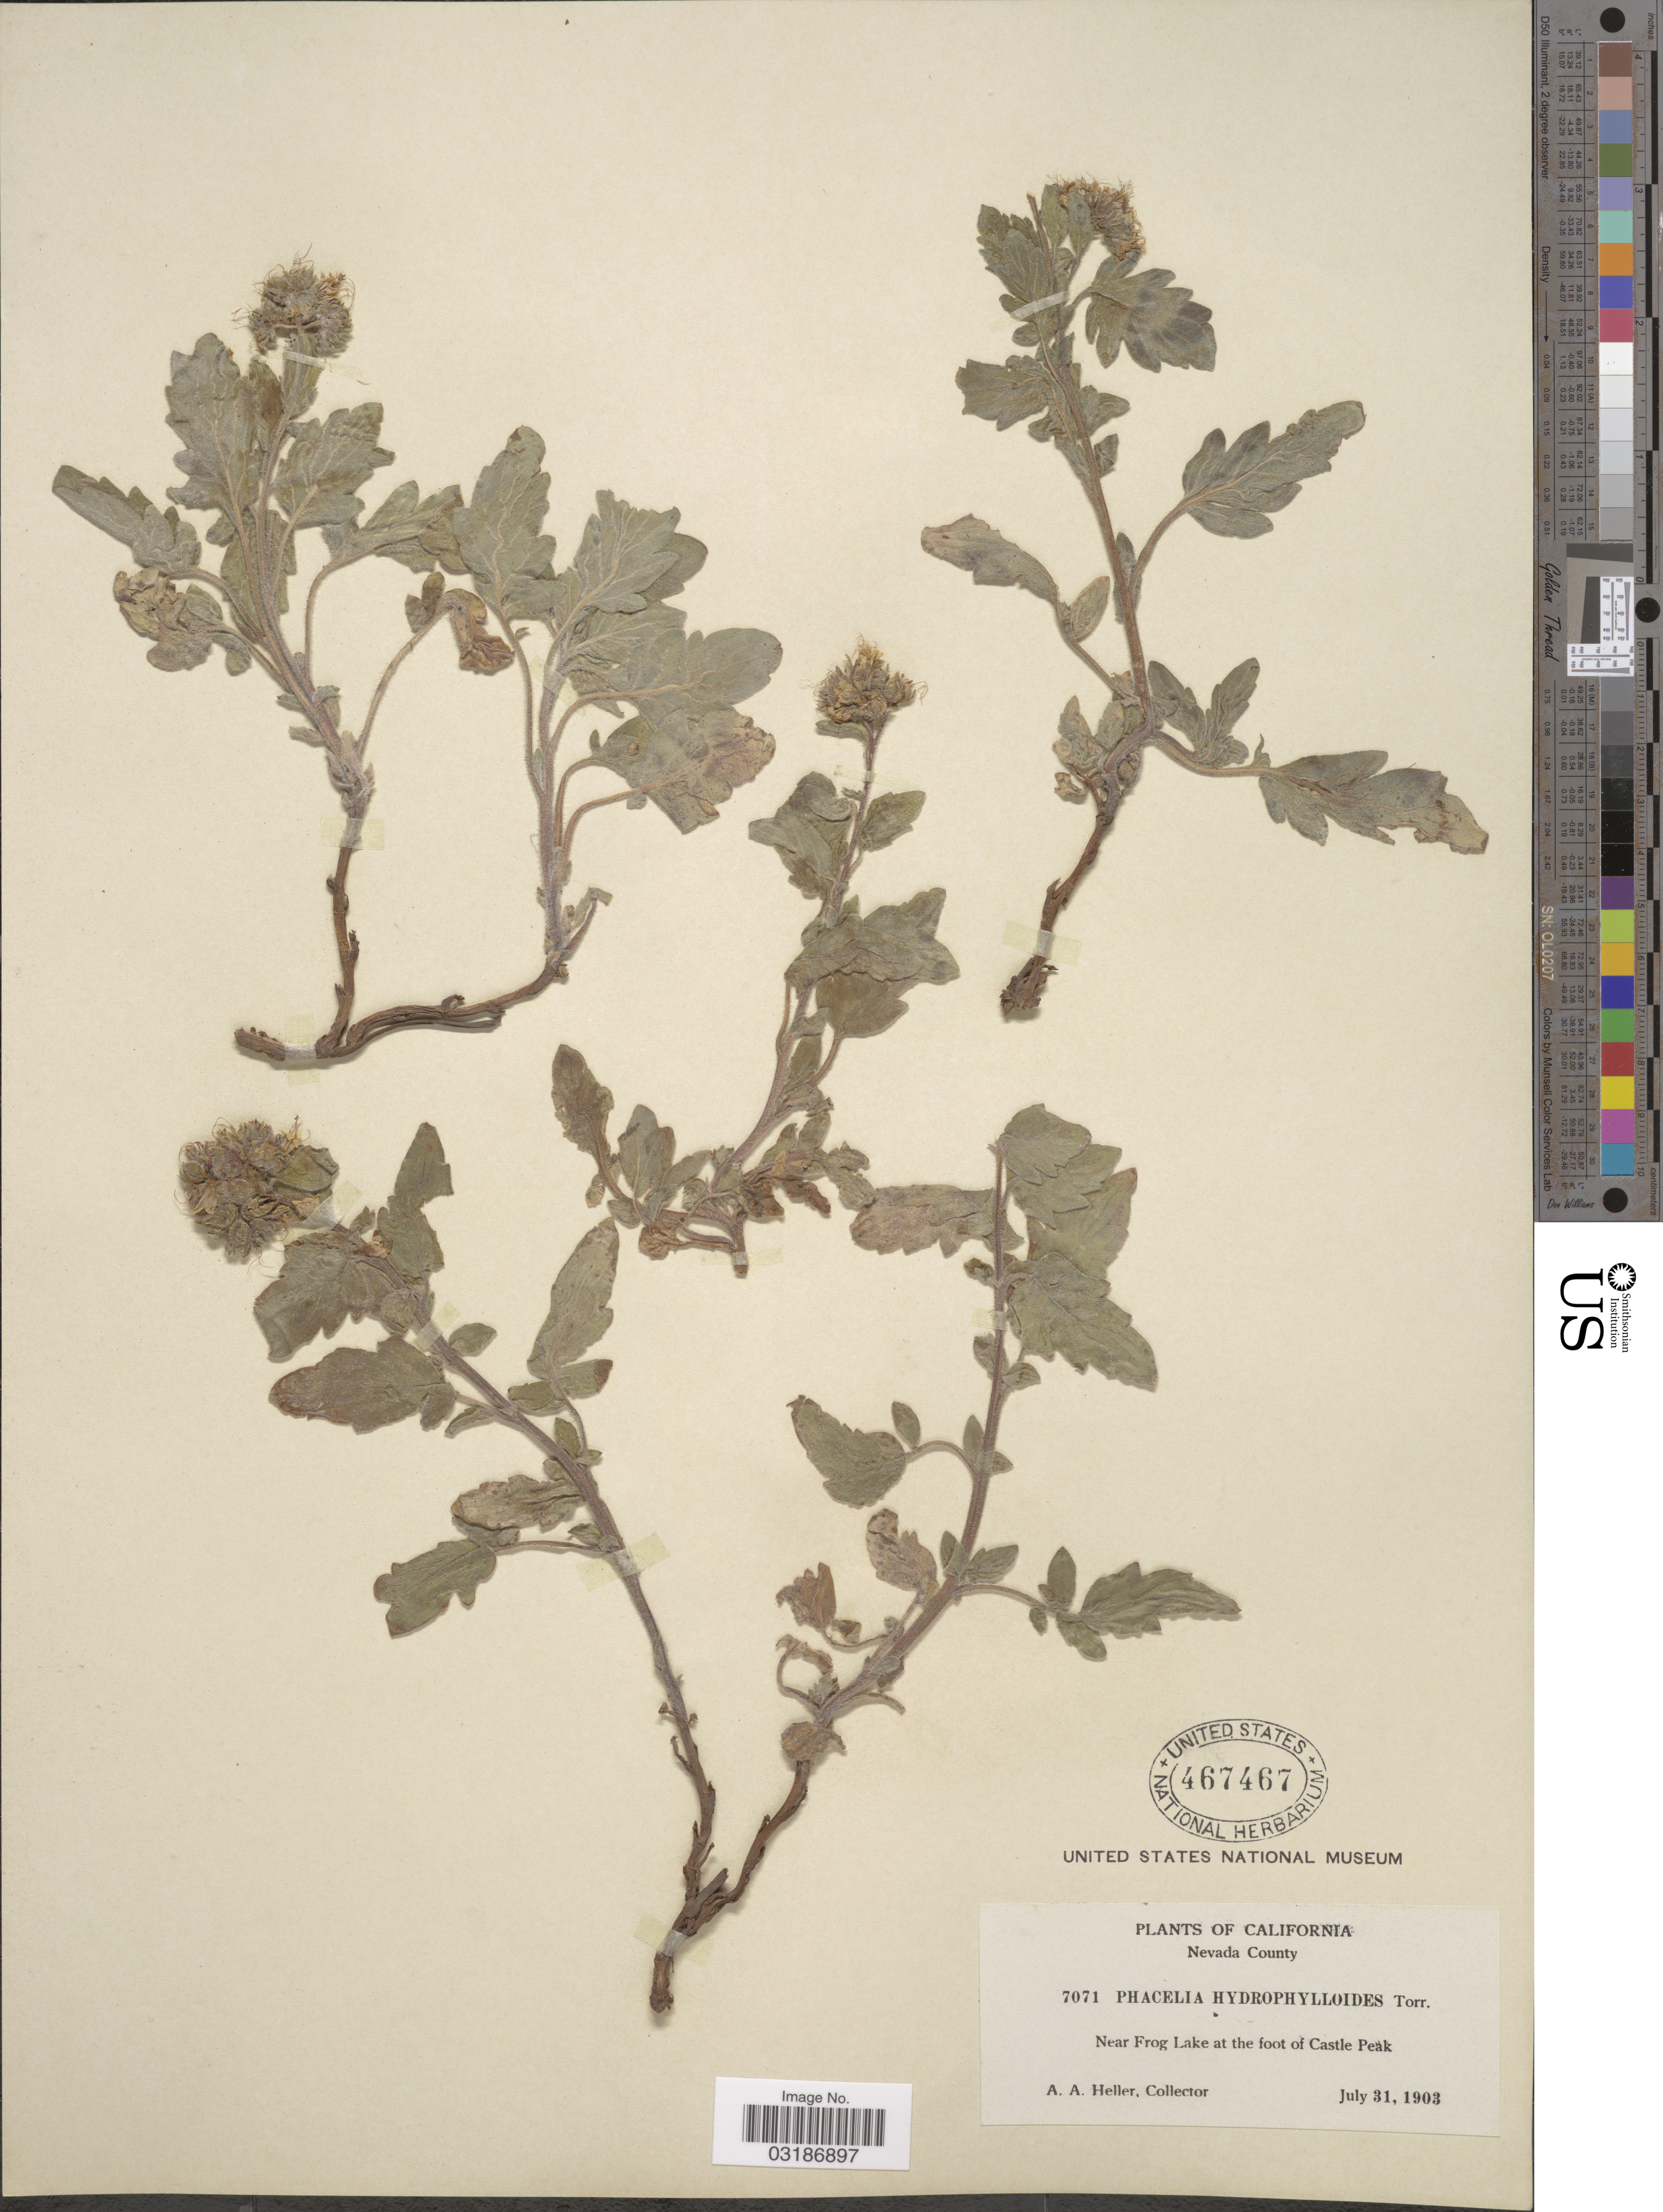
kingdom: Plantae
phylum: Tracheophyta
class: Magnoliopsida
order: Boraginales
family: Hydrophyllaceae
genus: Phacelia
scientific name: Phacelia hydrophylloides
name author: Torr. & A. Gray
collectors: A. A. Heller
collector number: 7071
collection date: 1903-07-31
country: United States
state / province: California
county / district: Nevada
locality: Nevada County. Near Frog Lake at the foot of Castle Peak.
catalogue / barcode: US 467467